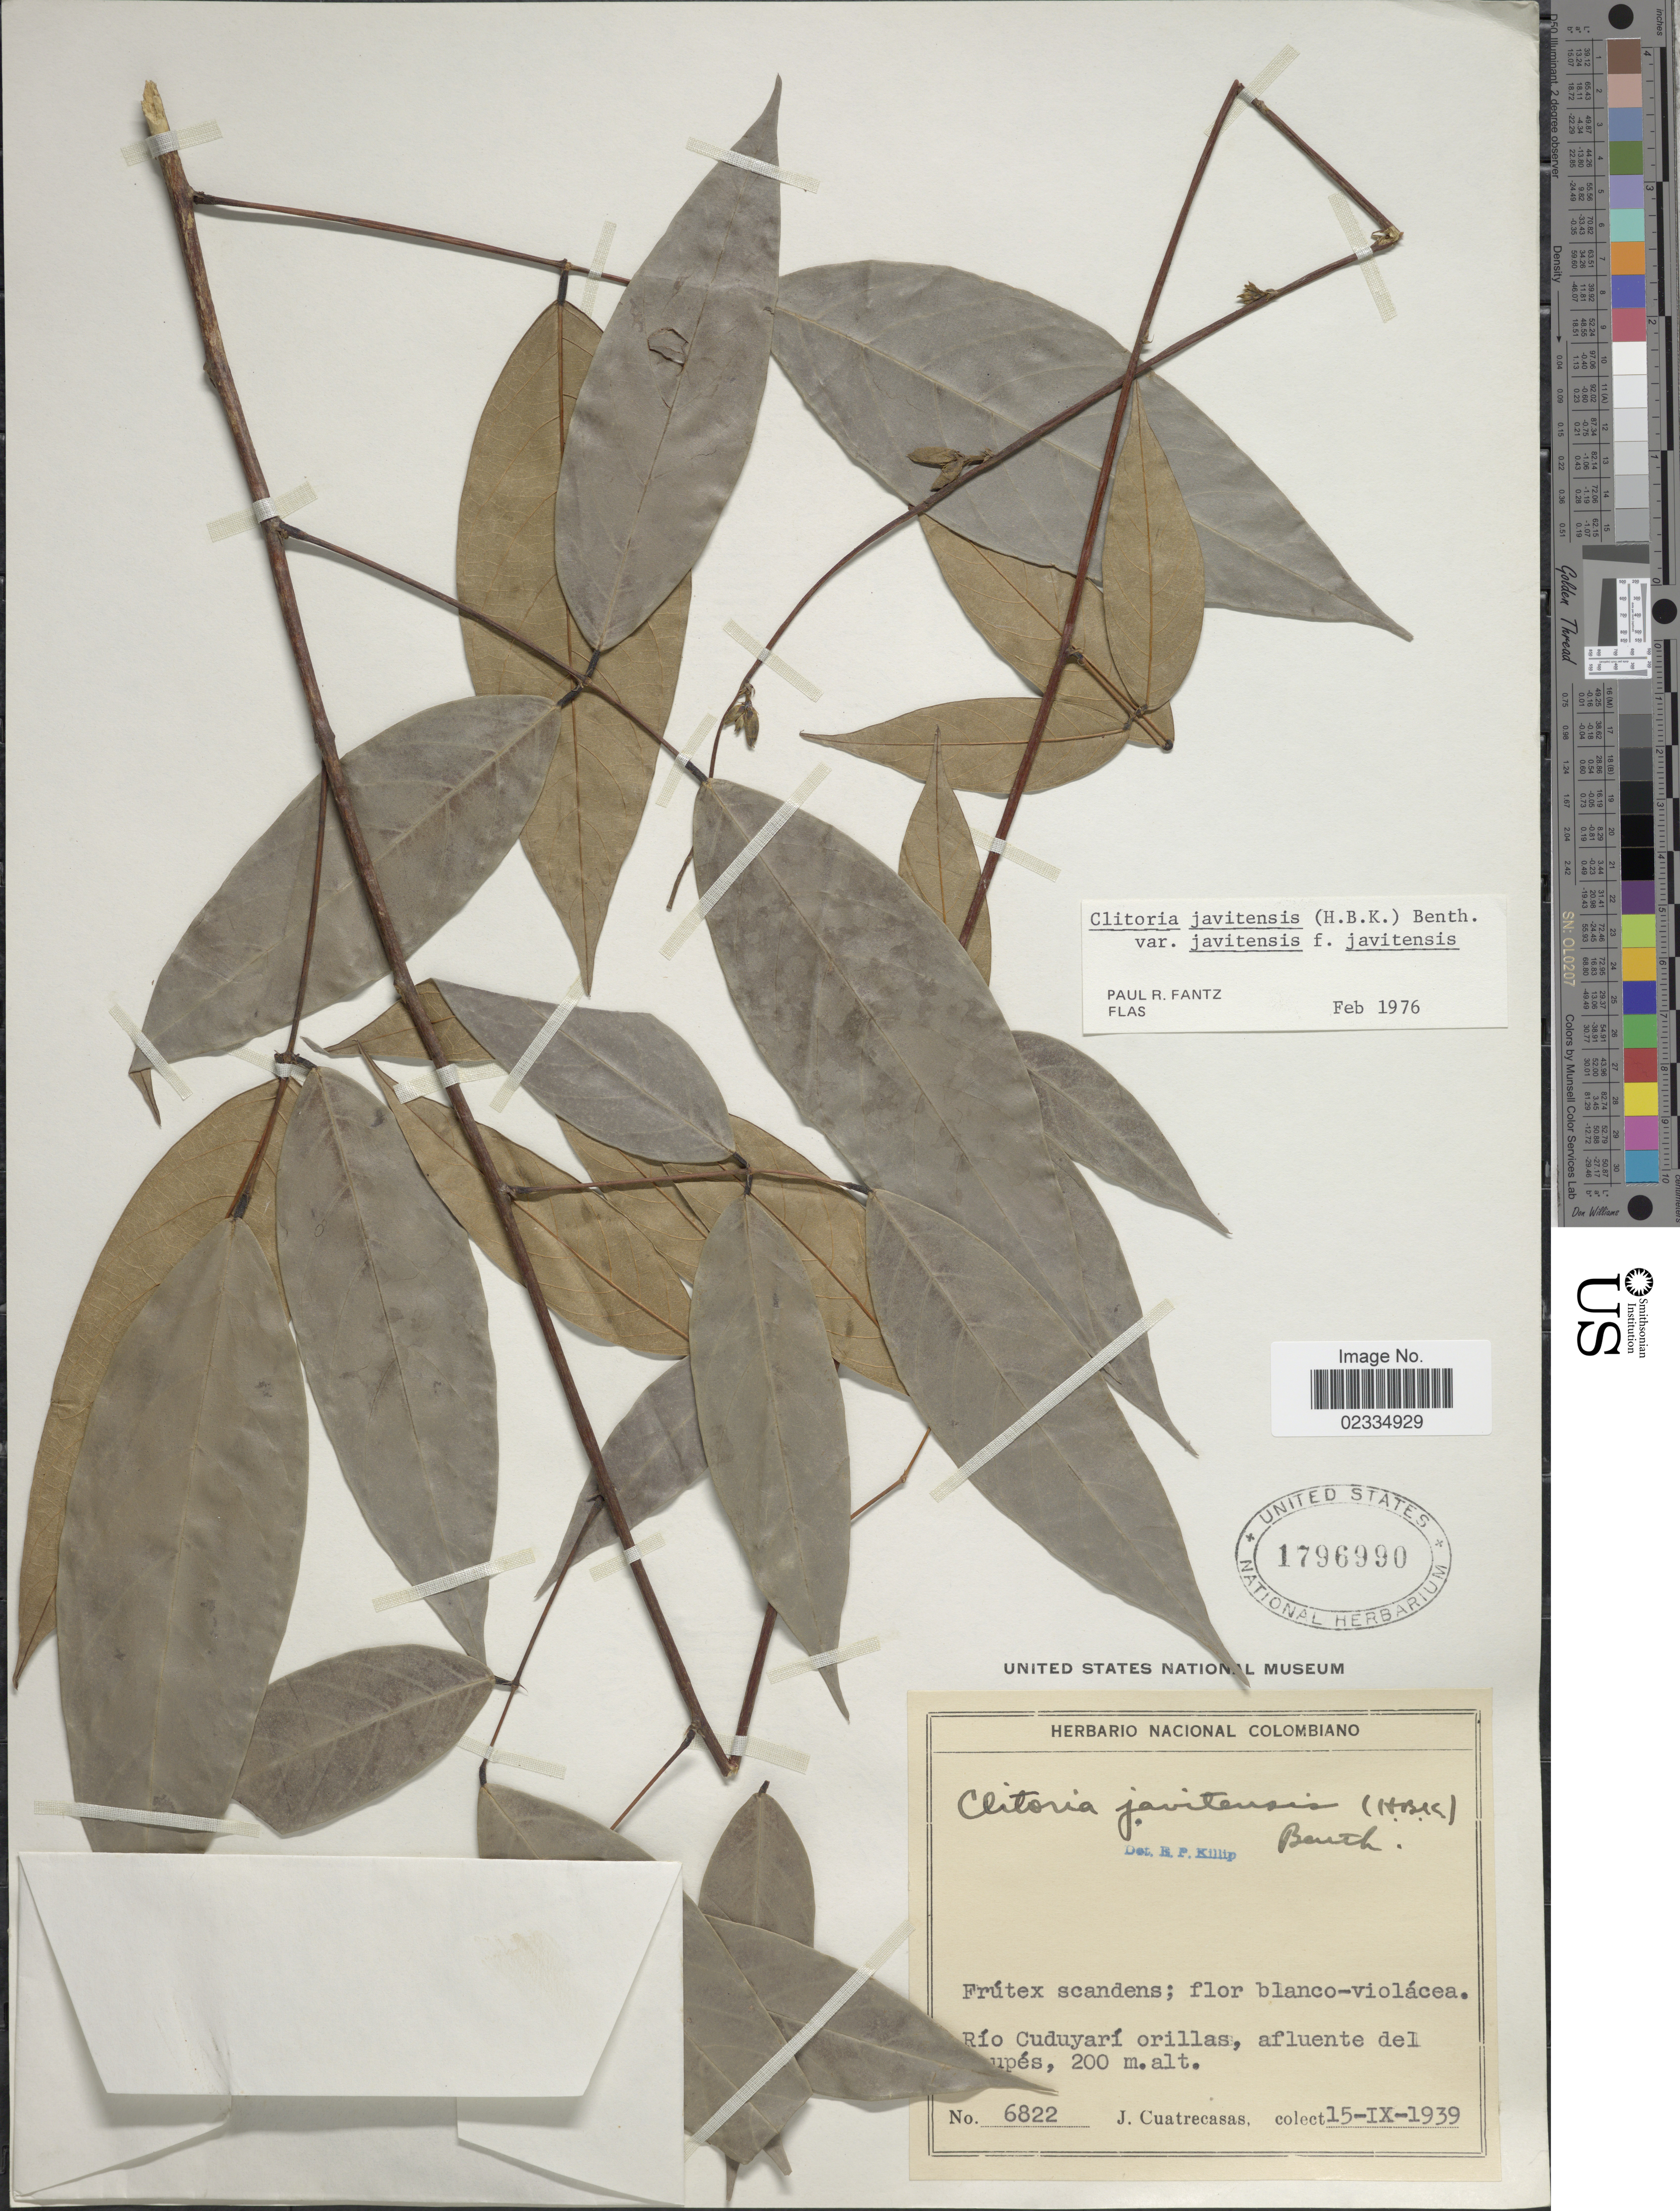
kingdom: Plantae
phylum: Tracheophyta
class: Magnoliopsida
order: Fabales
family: Fabaceae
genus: Clitoria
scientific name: Clitoria javitensis f. javitensis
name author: (Kunth) Benth.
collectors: J. Cuatrecasas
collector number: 6822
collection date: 1939-09-15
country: Colombia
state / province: Vaupes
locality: Rio Cuduyari orillas, afluente del Vaupes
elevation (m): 200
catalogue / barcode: US 1796990